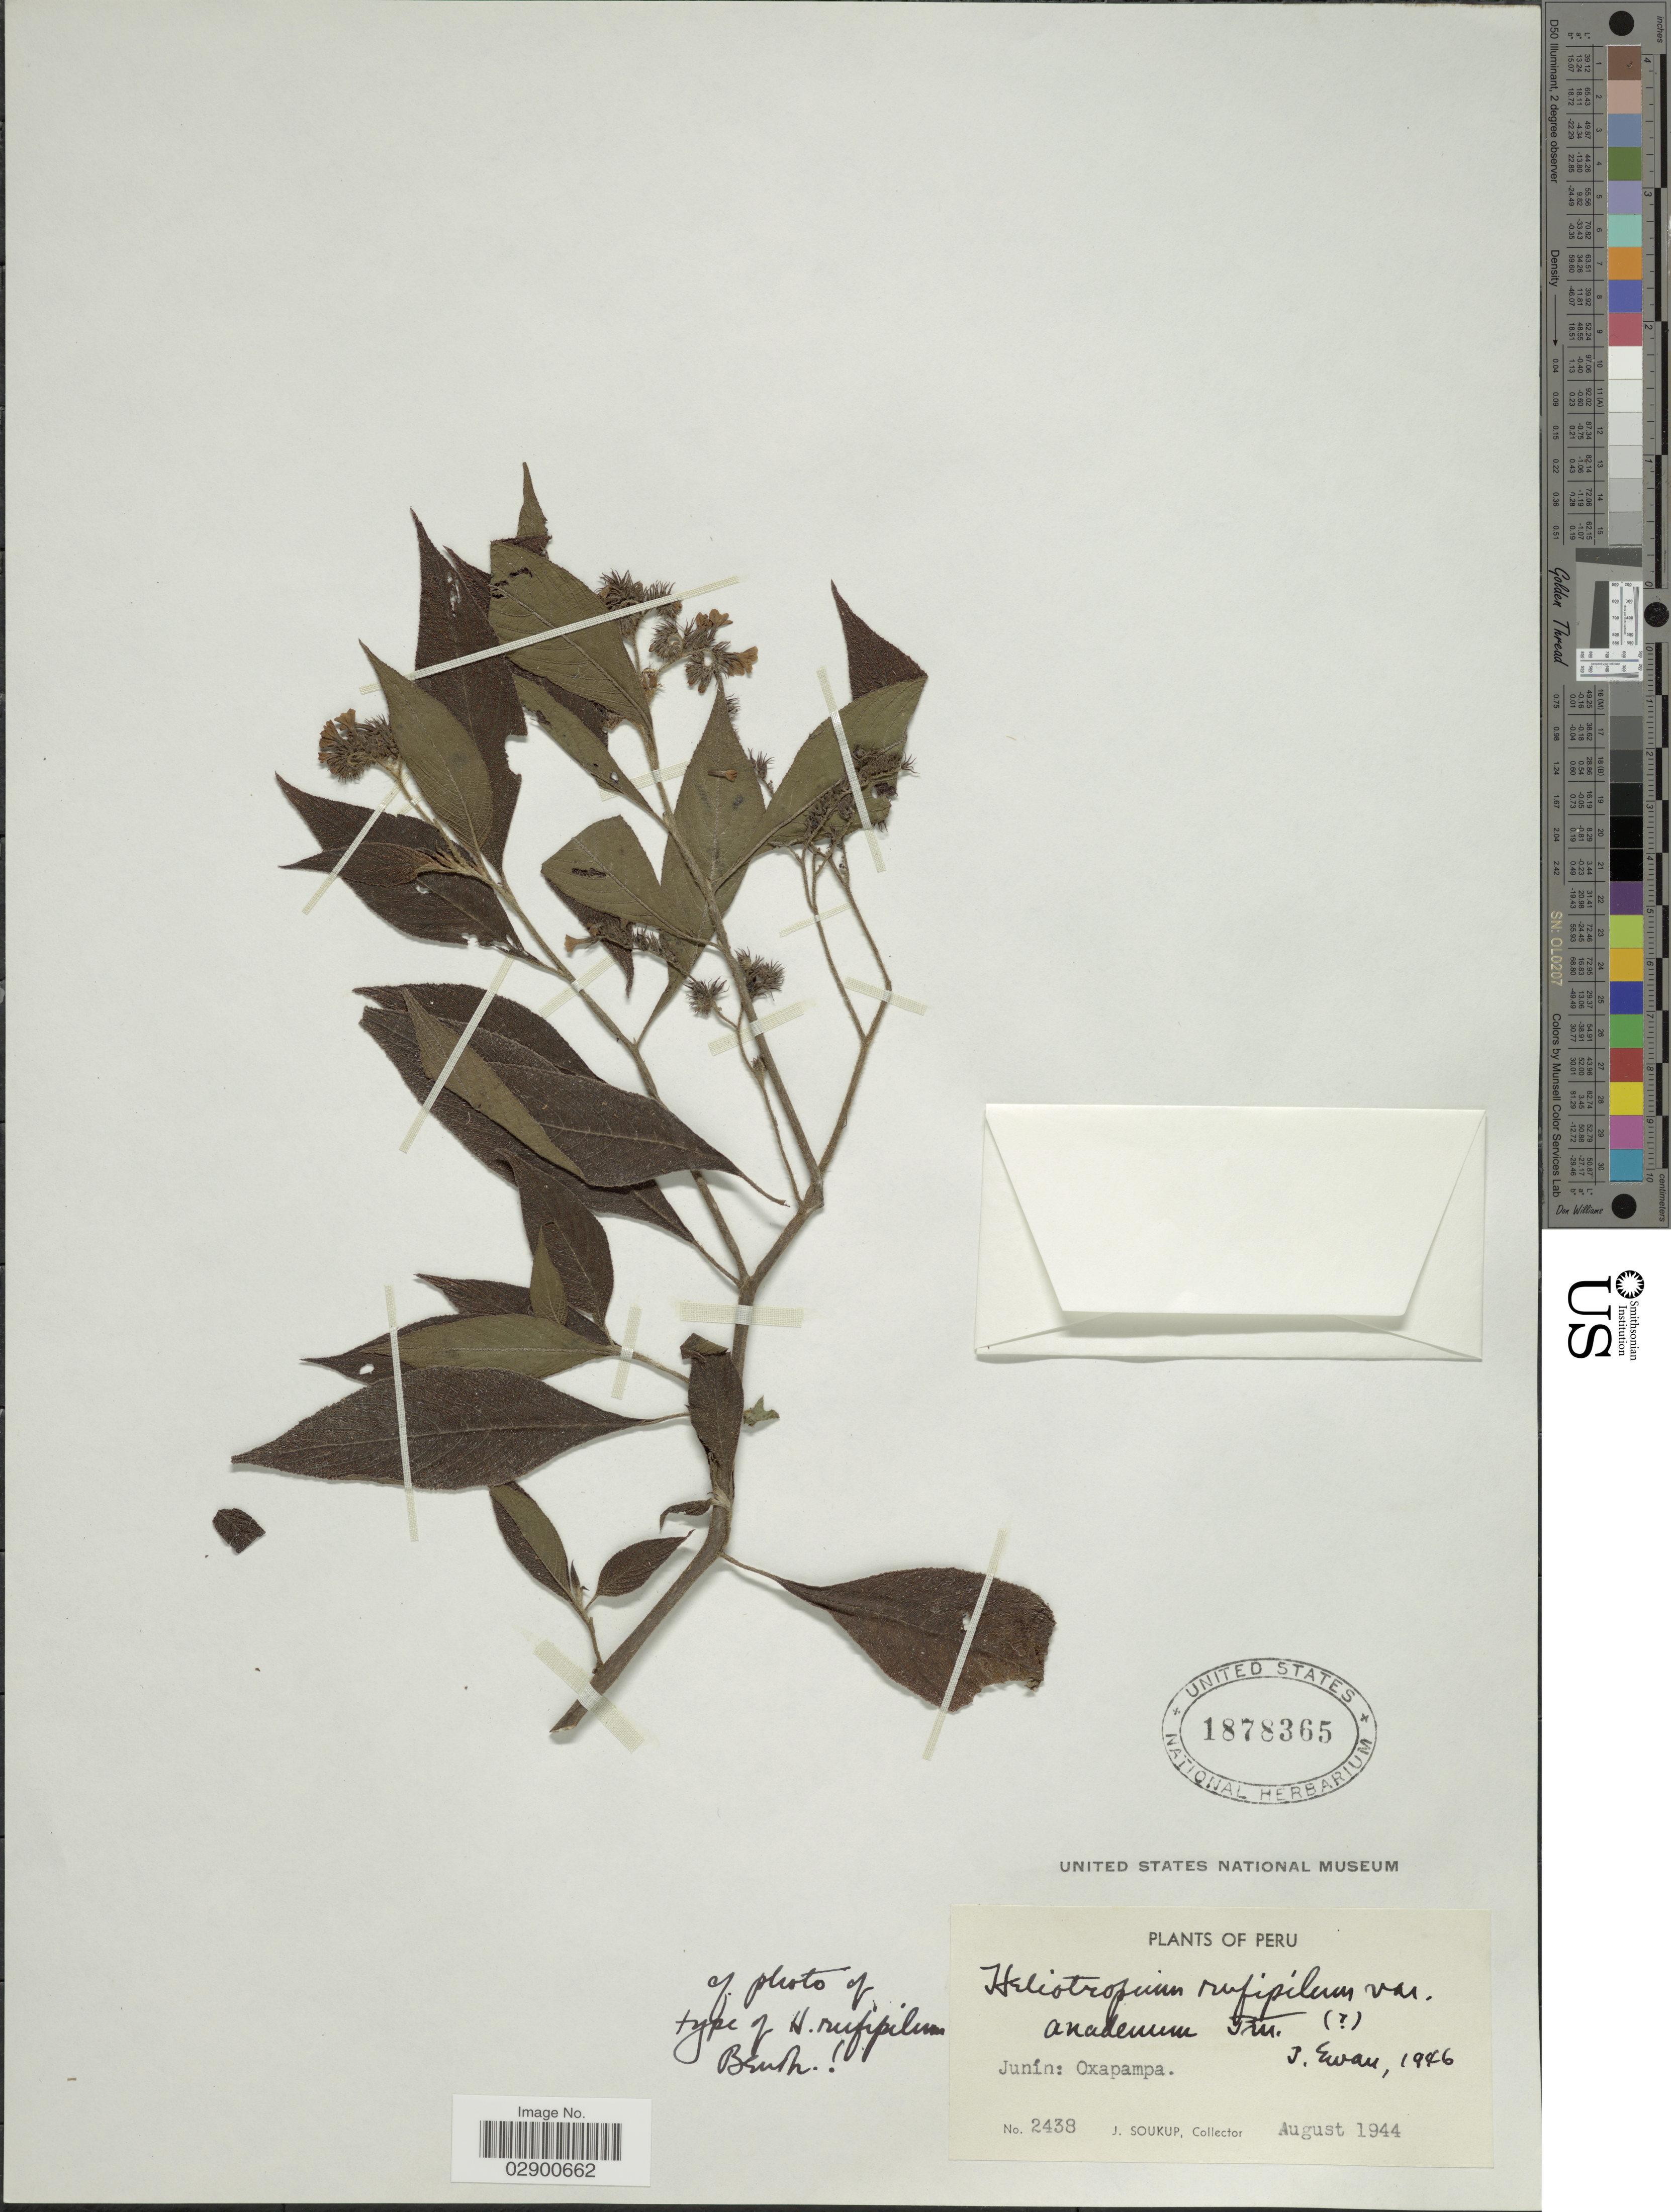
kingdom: Plantae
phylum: Tracheophyta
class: Magnoliopsida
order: Boraginales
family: Heliotropiaceae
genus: Heliotropium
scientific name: Heliotropium rufipilum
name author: (Benth.) I.M. Johnst.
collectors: J. Soukup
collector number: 2438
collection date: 1944-08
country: Peru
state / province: Junín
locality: Oxapampa.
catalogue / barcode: US 1878365